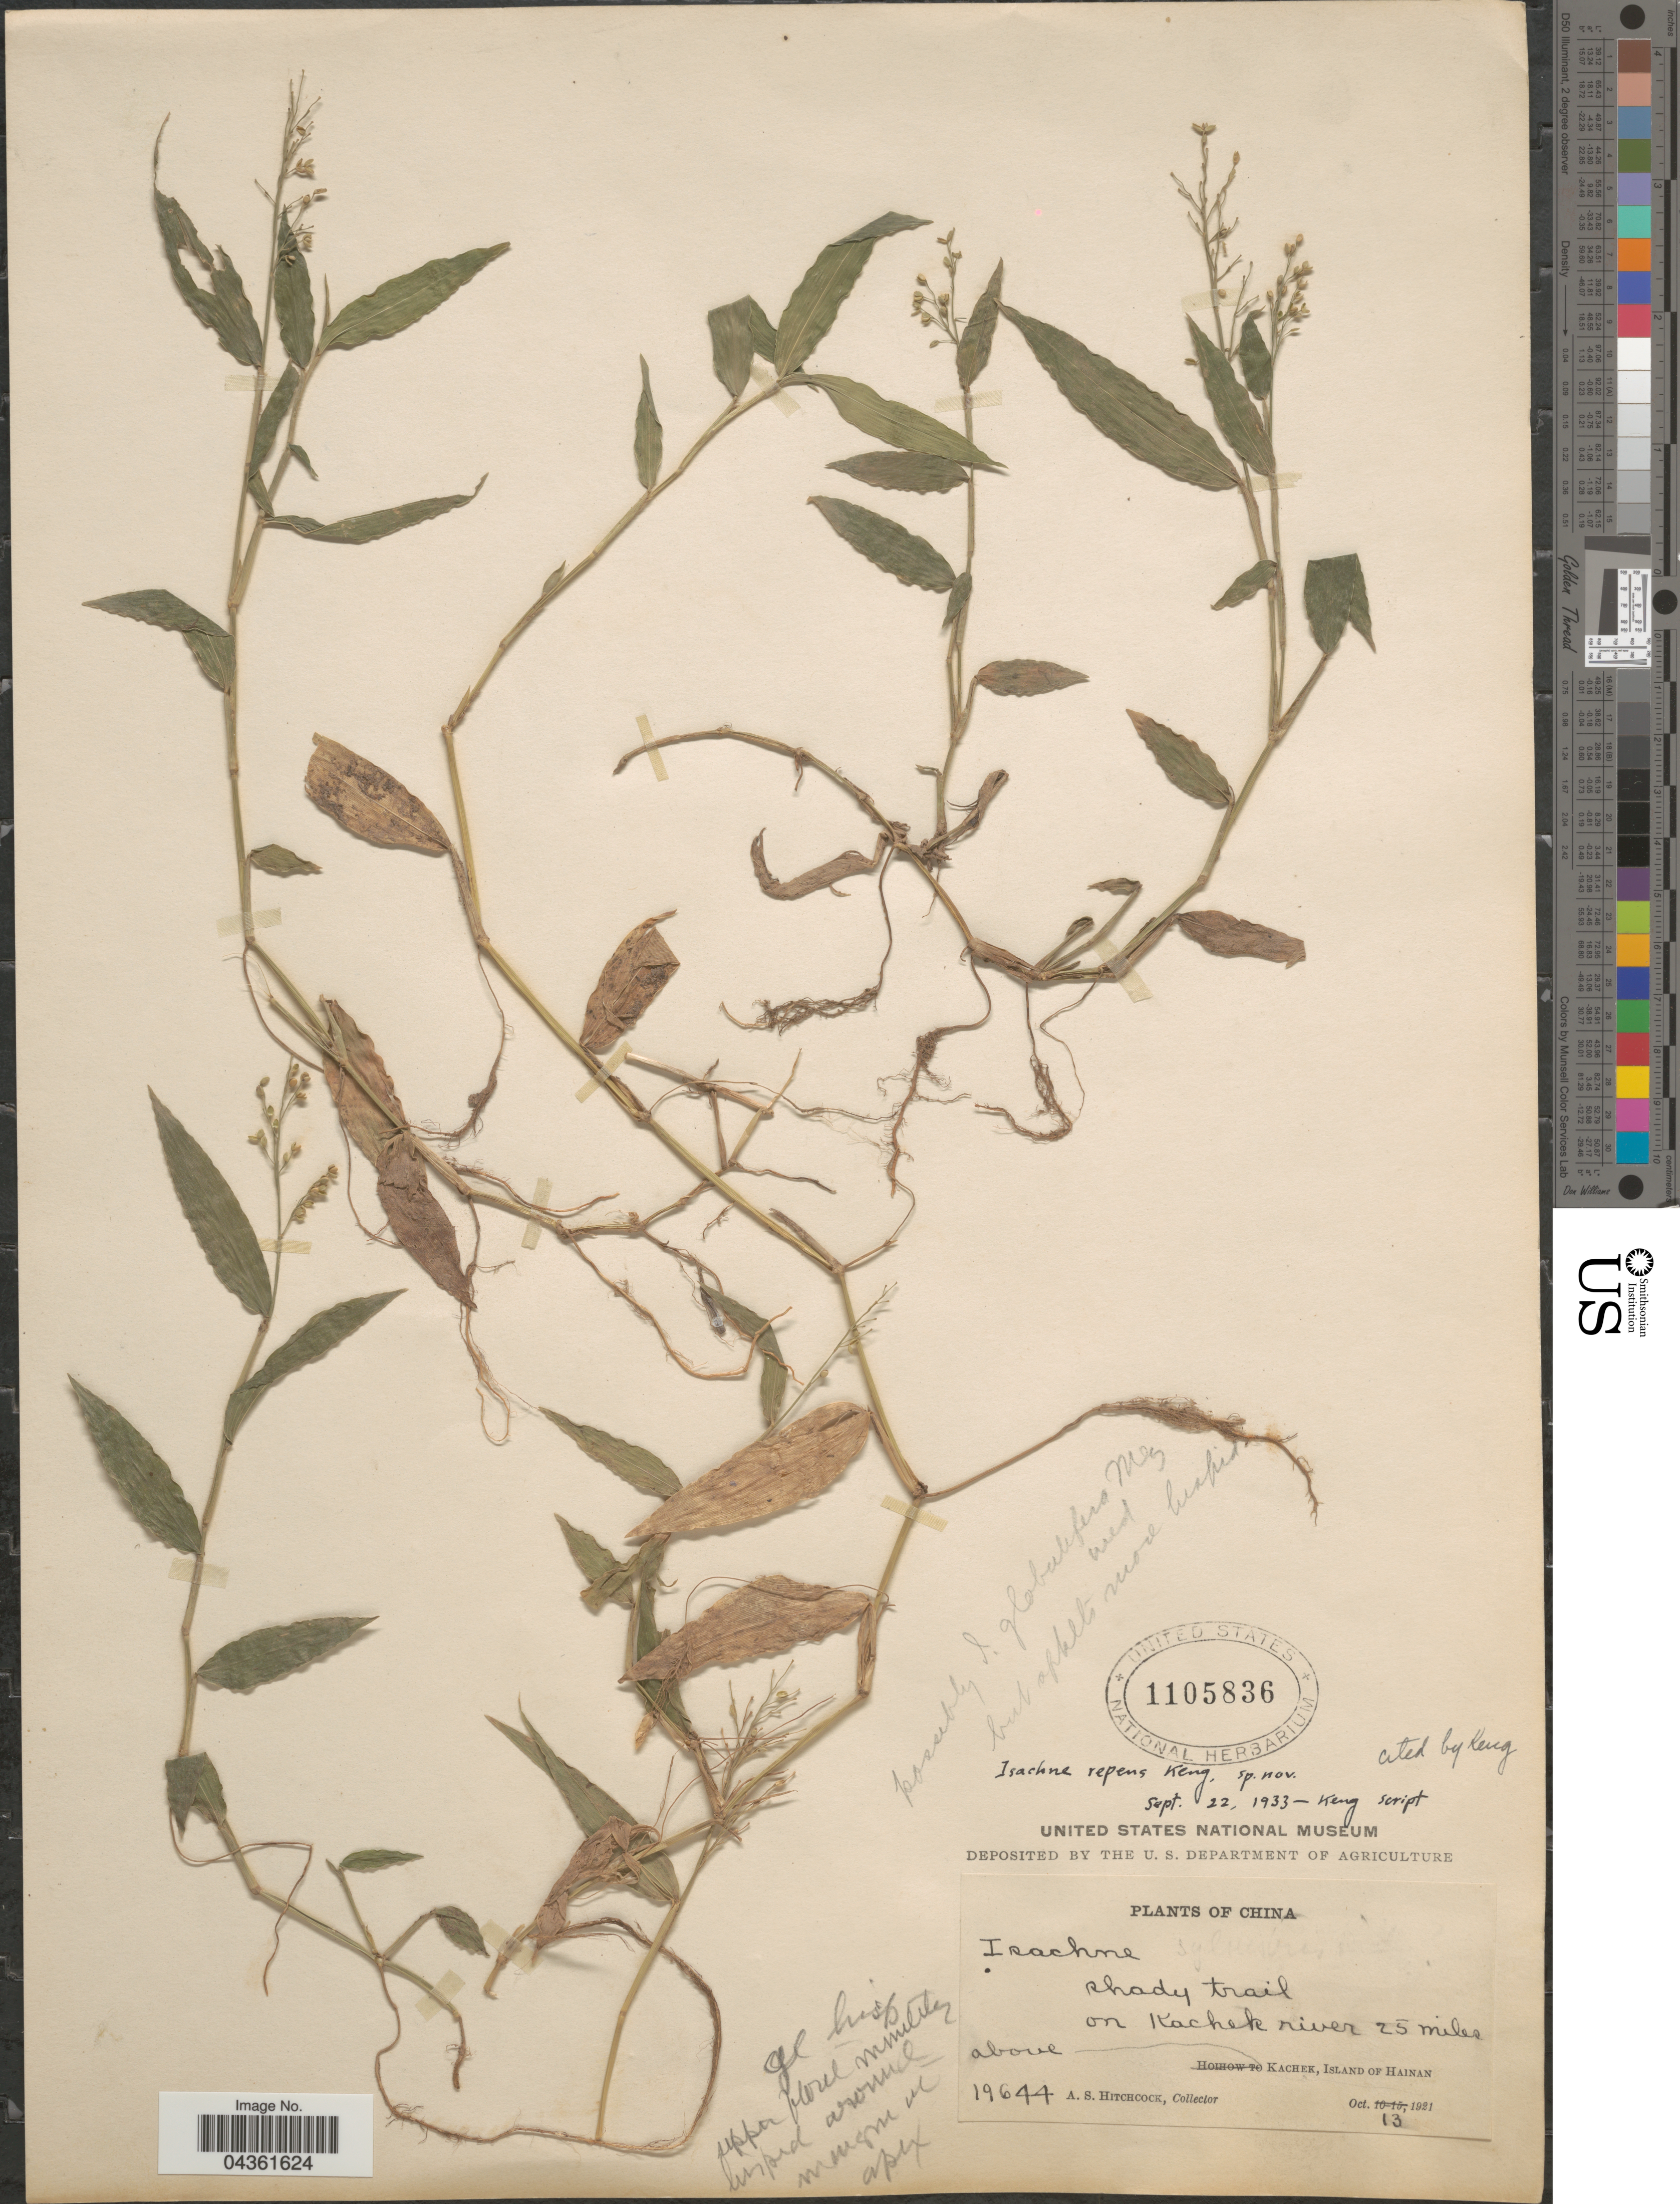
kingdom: Plantae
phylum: Tracheophyta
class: Liliopsida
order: Poales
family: Poaceae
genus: Isachne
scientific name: Isachne kunthiana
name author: (Wight & Arn. ex Steud.) Miq.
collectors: A. S. Hitchcock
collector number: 19644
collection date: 1921-10-13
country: China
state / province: Hainan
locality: Shady trail. On Kachek river 25 miles above Kachek, Island of Hainan.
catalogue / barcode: US 1105836